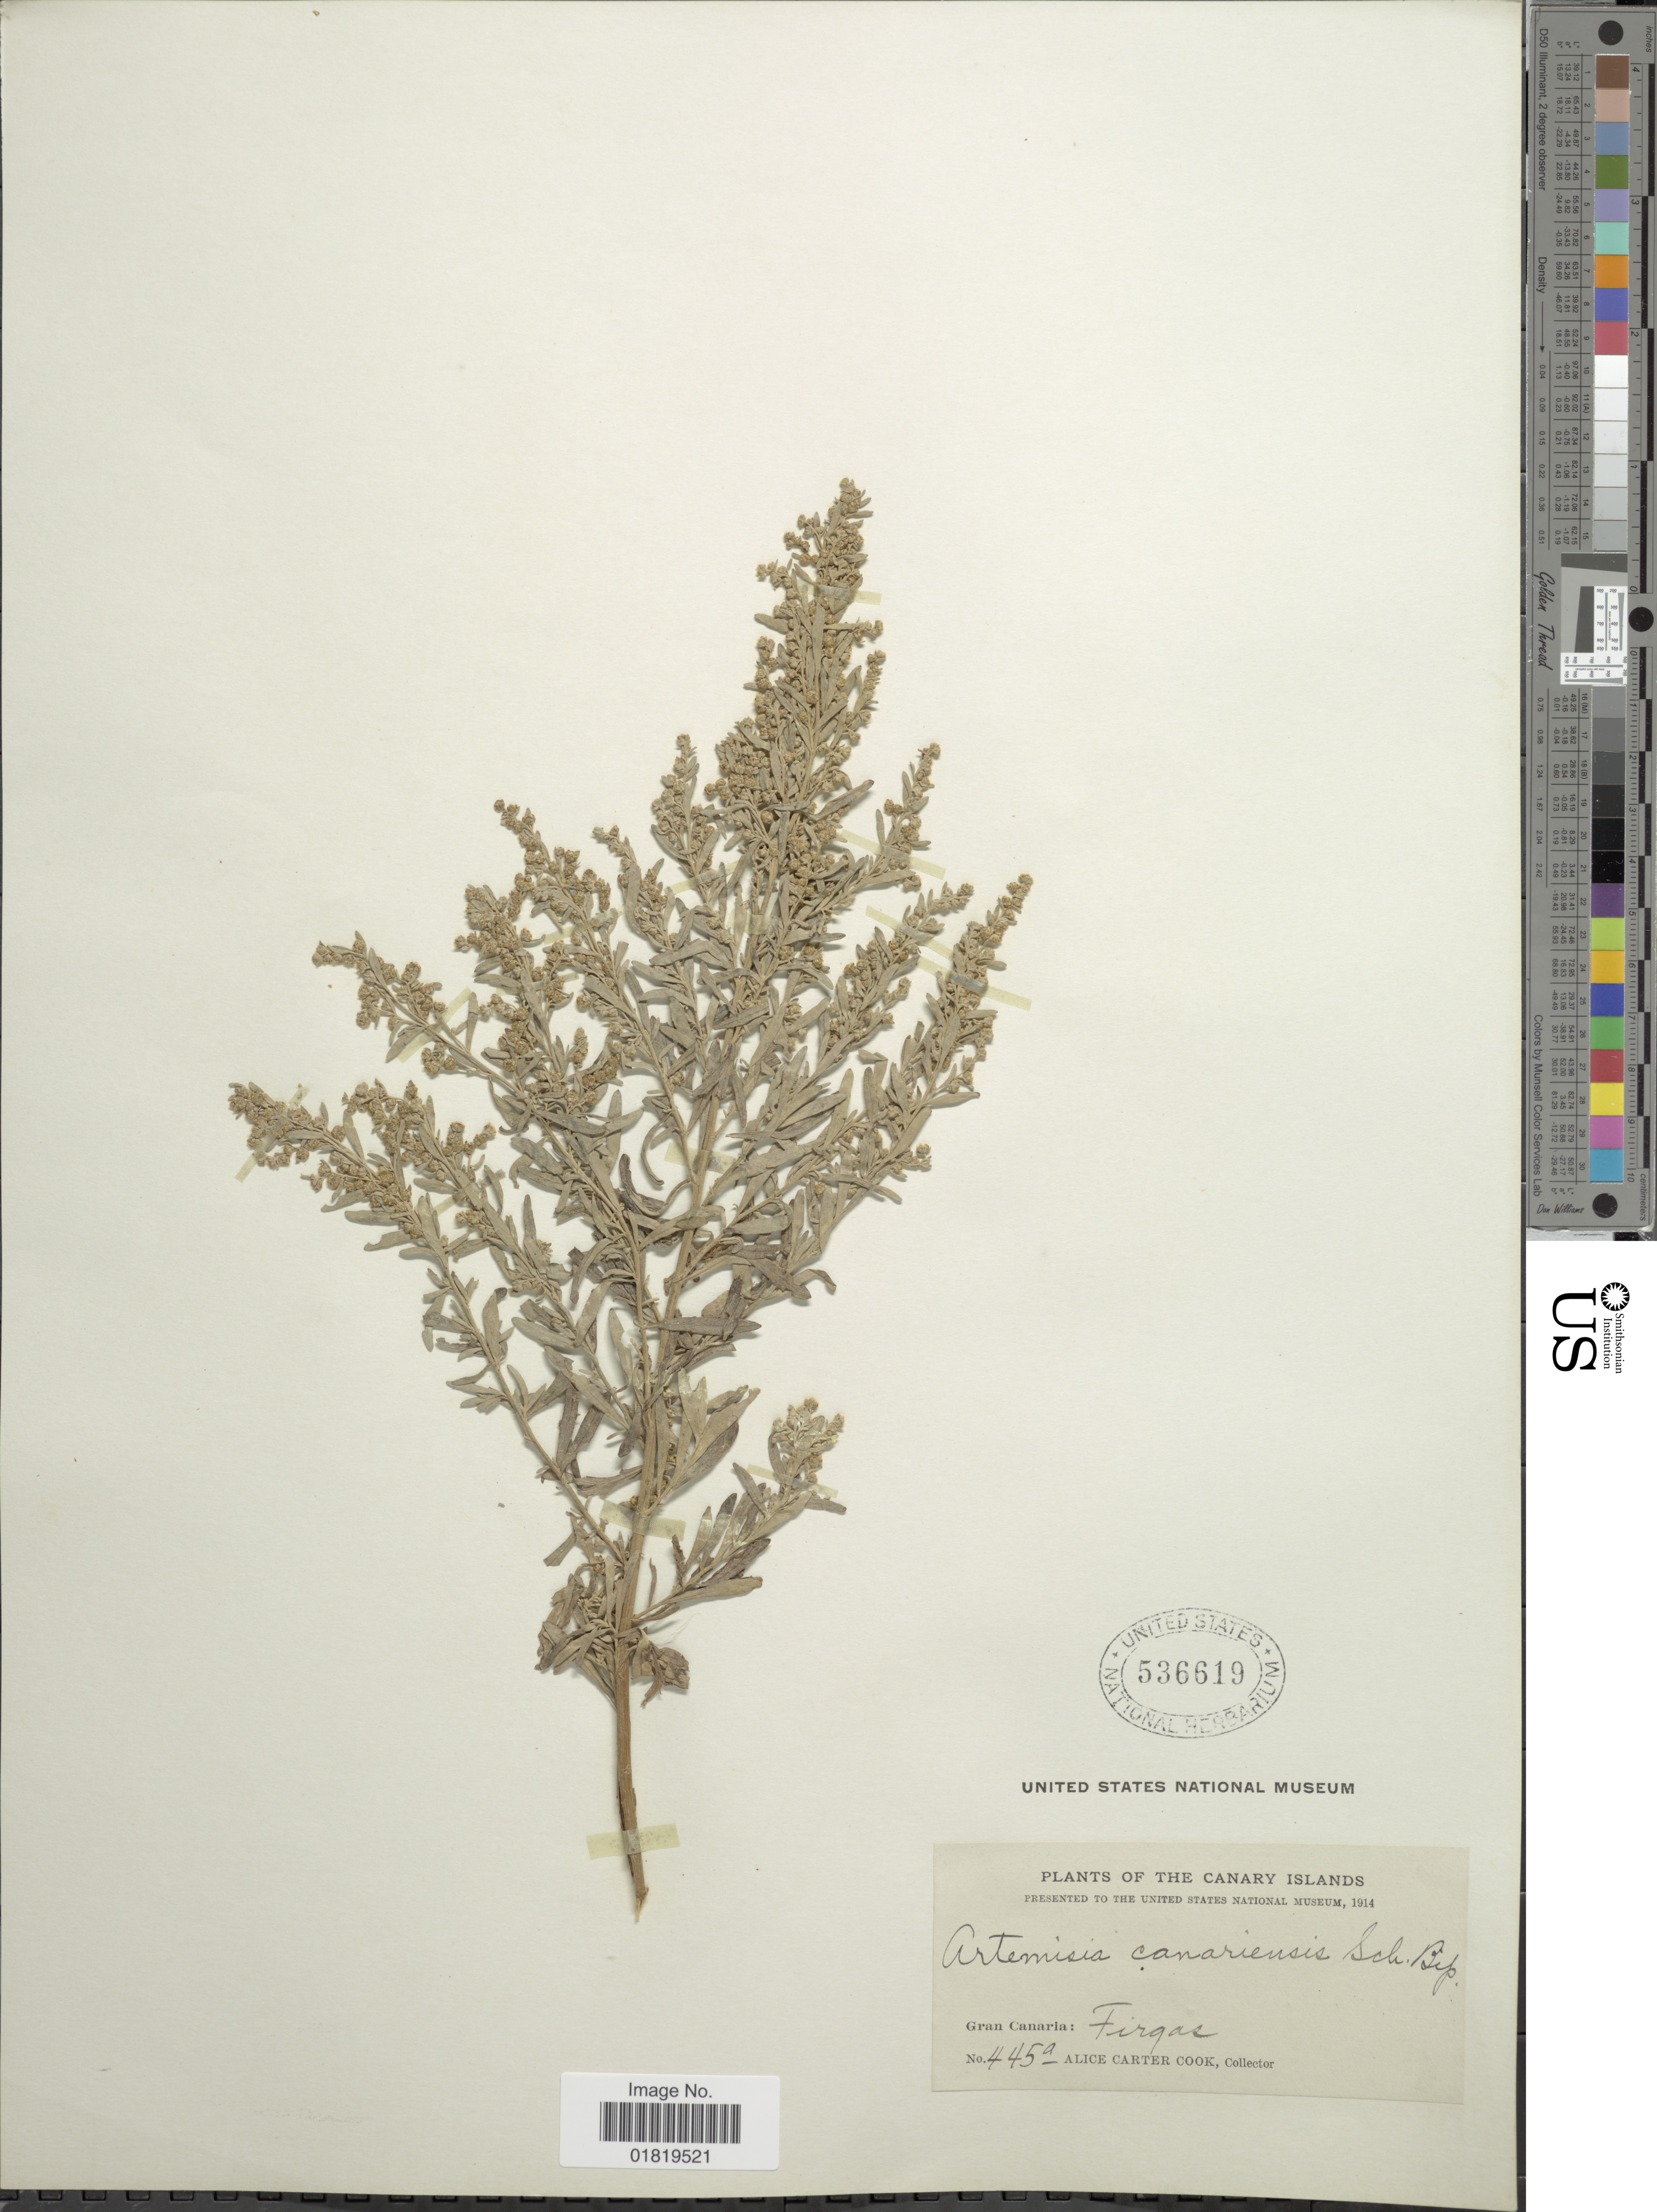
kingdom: Plantae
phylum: Tracheophyta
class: Magnoliopsida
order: Asterales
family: Asteraceae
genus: Artemisia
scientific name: Artemisia canariensis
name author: Less.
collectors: Alice C. Cook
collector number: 445a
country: Spain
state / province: Canarias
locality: The Canary Islands, Gran Canaria: Firgas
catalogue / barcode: US 536619